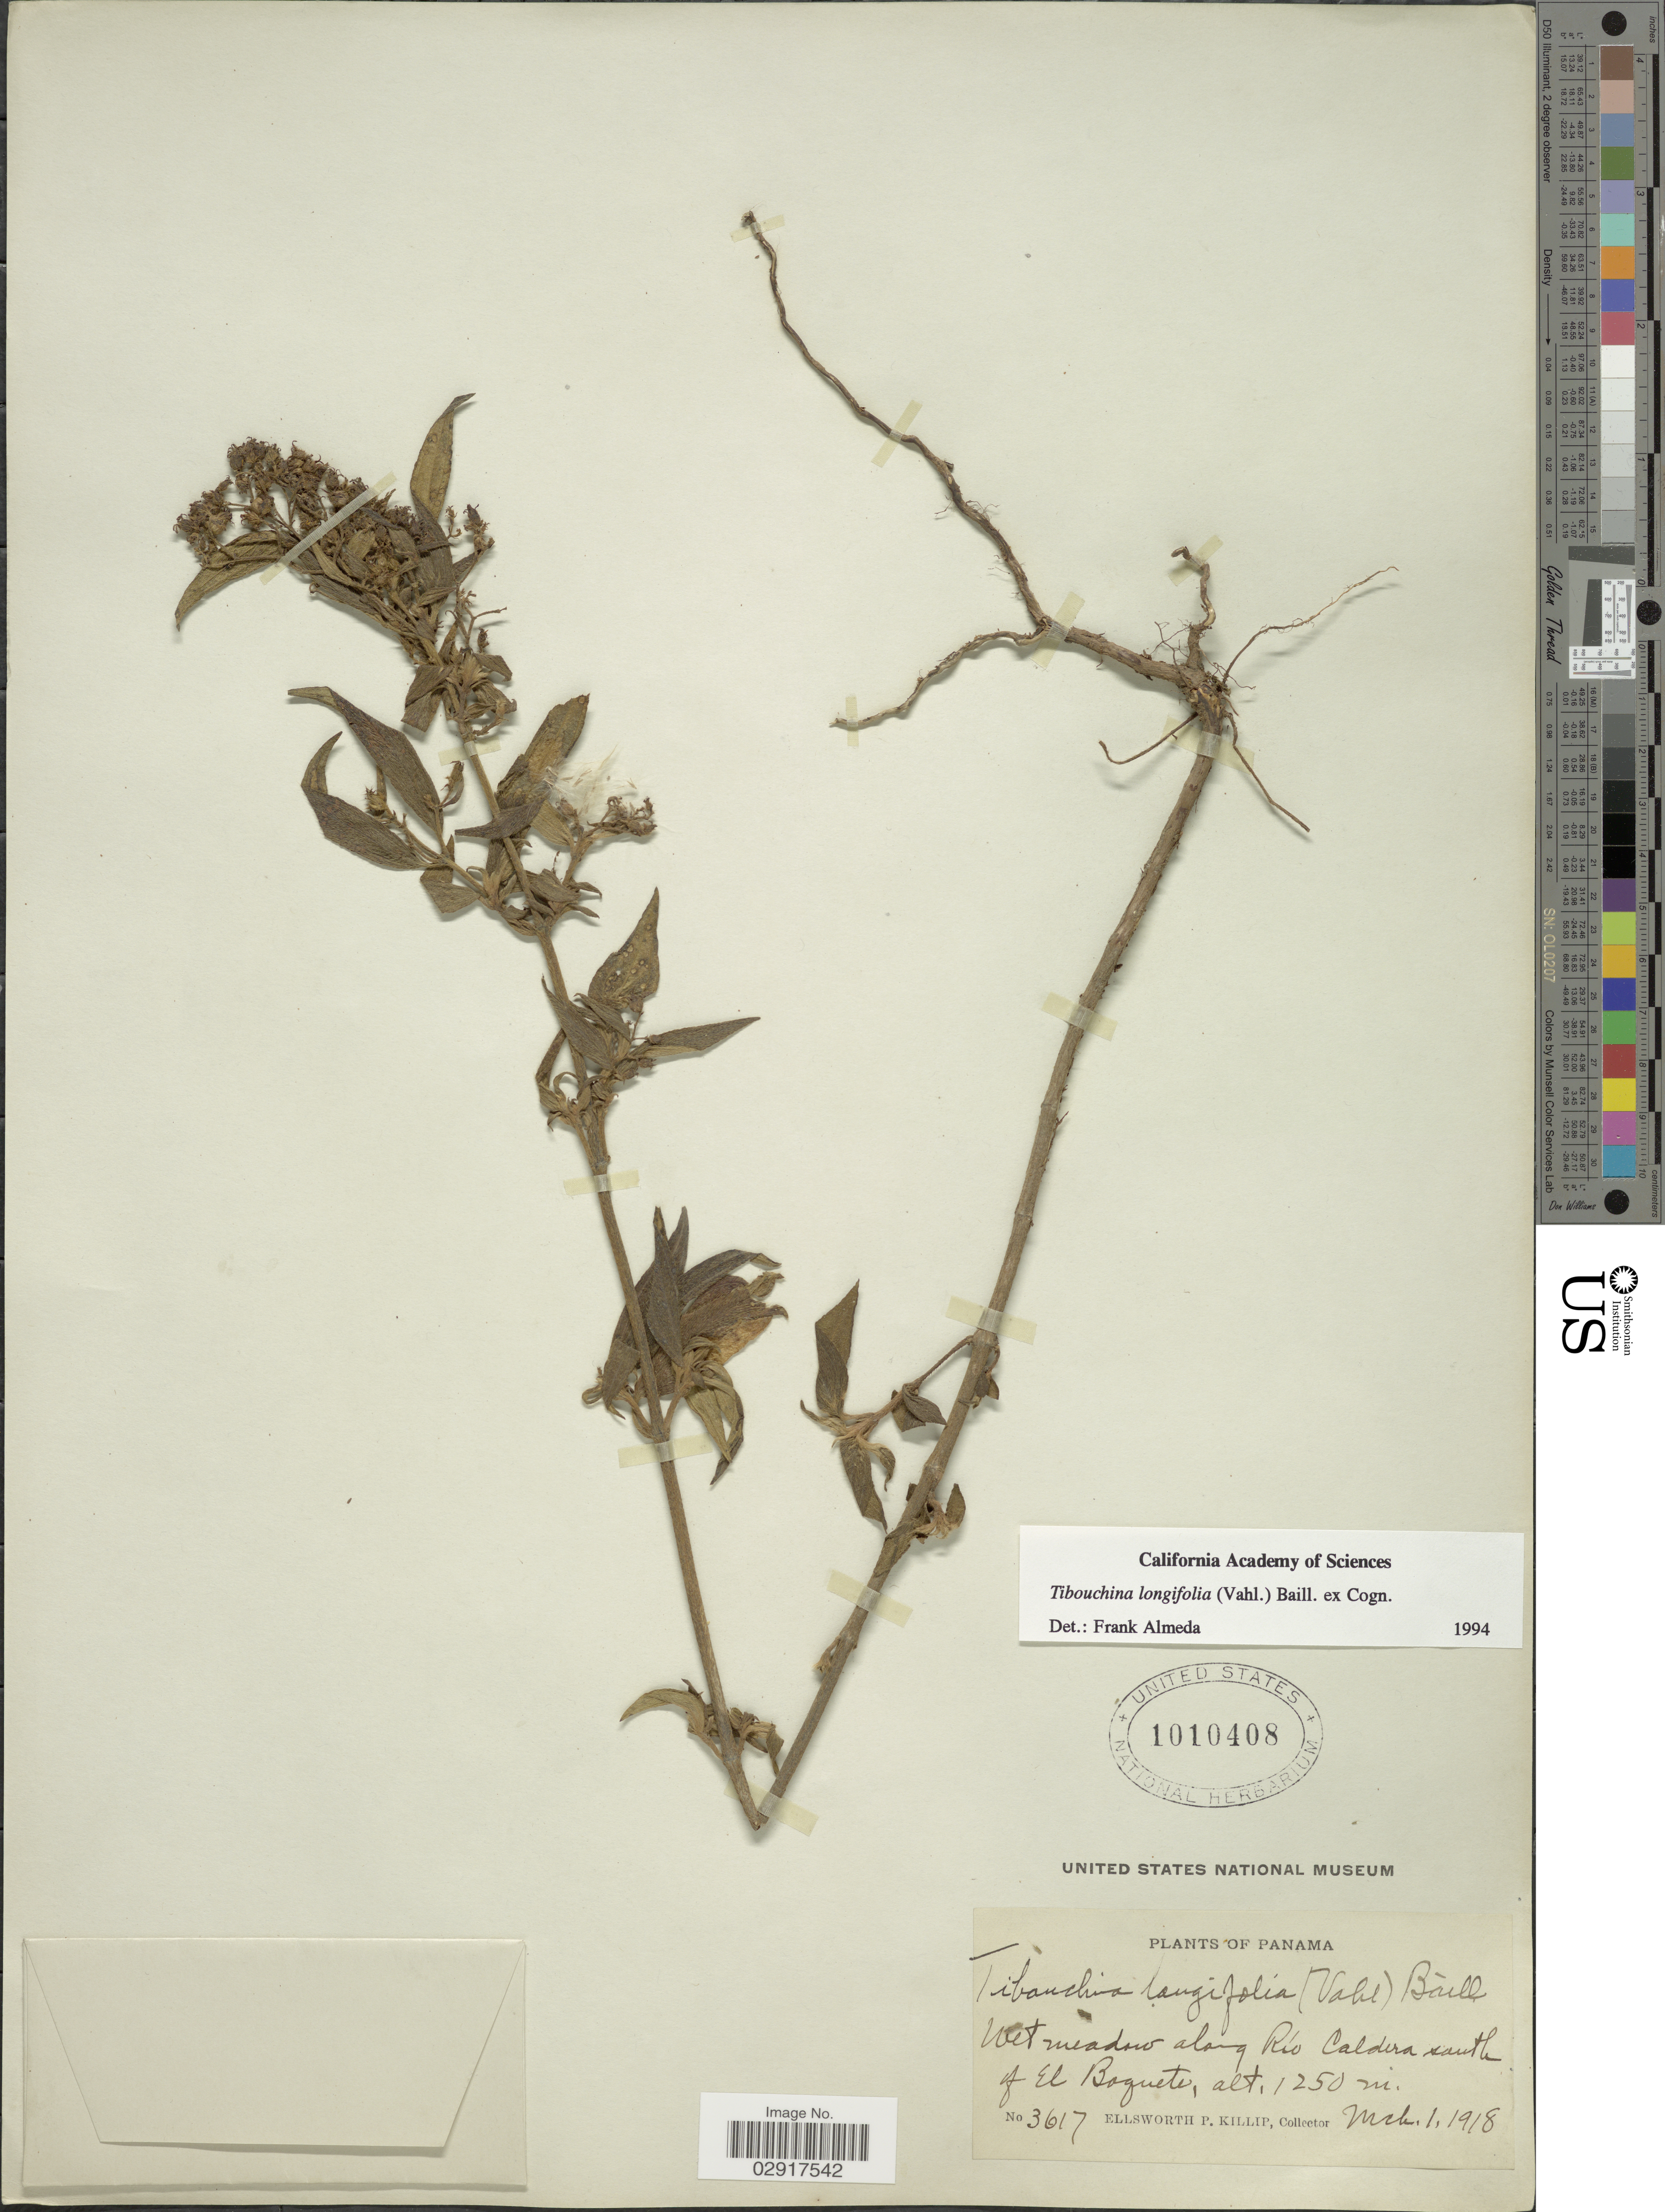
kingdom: Plantae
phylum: Tracheophyta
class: Magnoliopsida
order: Myrtales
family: Melastomataceae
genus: Chaetogastra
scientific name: Chaetogastra longifolia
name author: (Vahl) DC.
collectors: E. P. Killip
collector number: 3617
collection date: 1918-03-01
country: Panama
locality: Wet meadow along Rio Caldera south of El Boquete.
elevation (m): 1250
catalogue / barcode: US 1010408